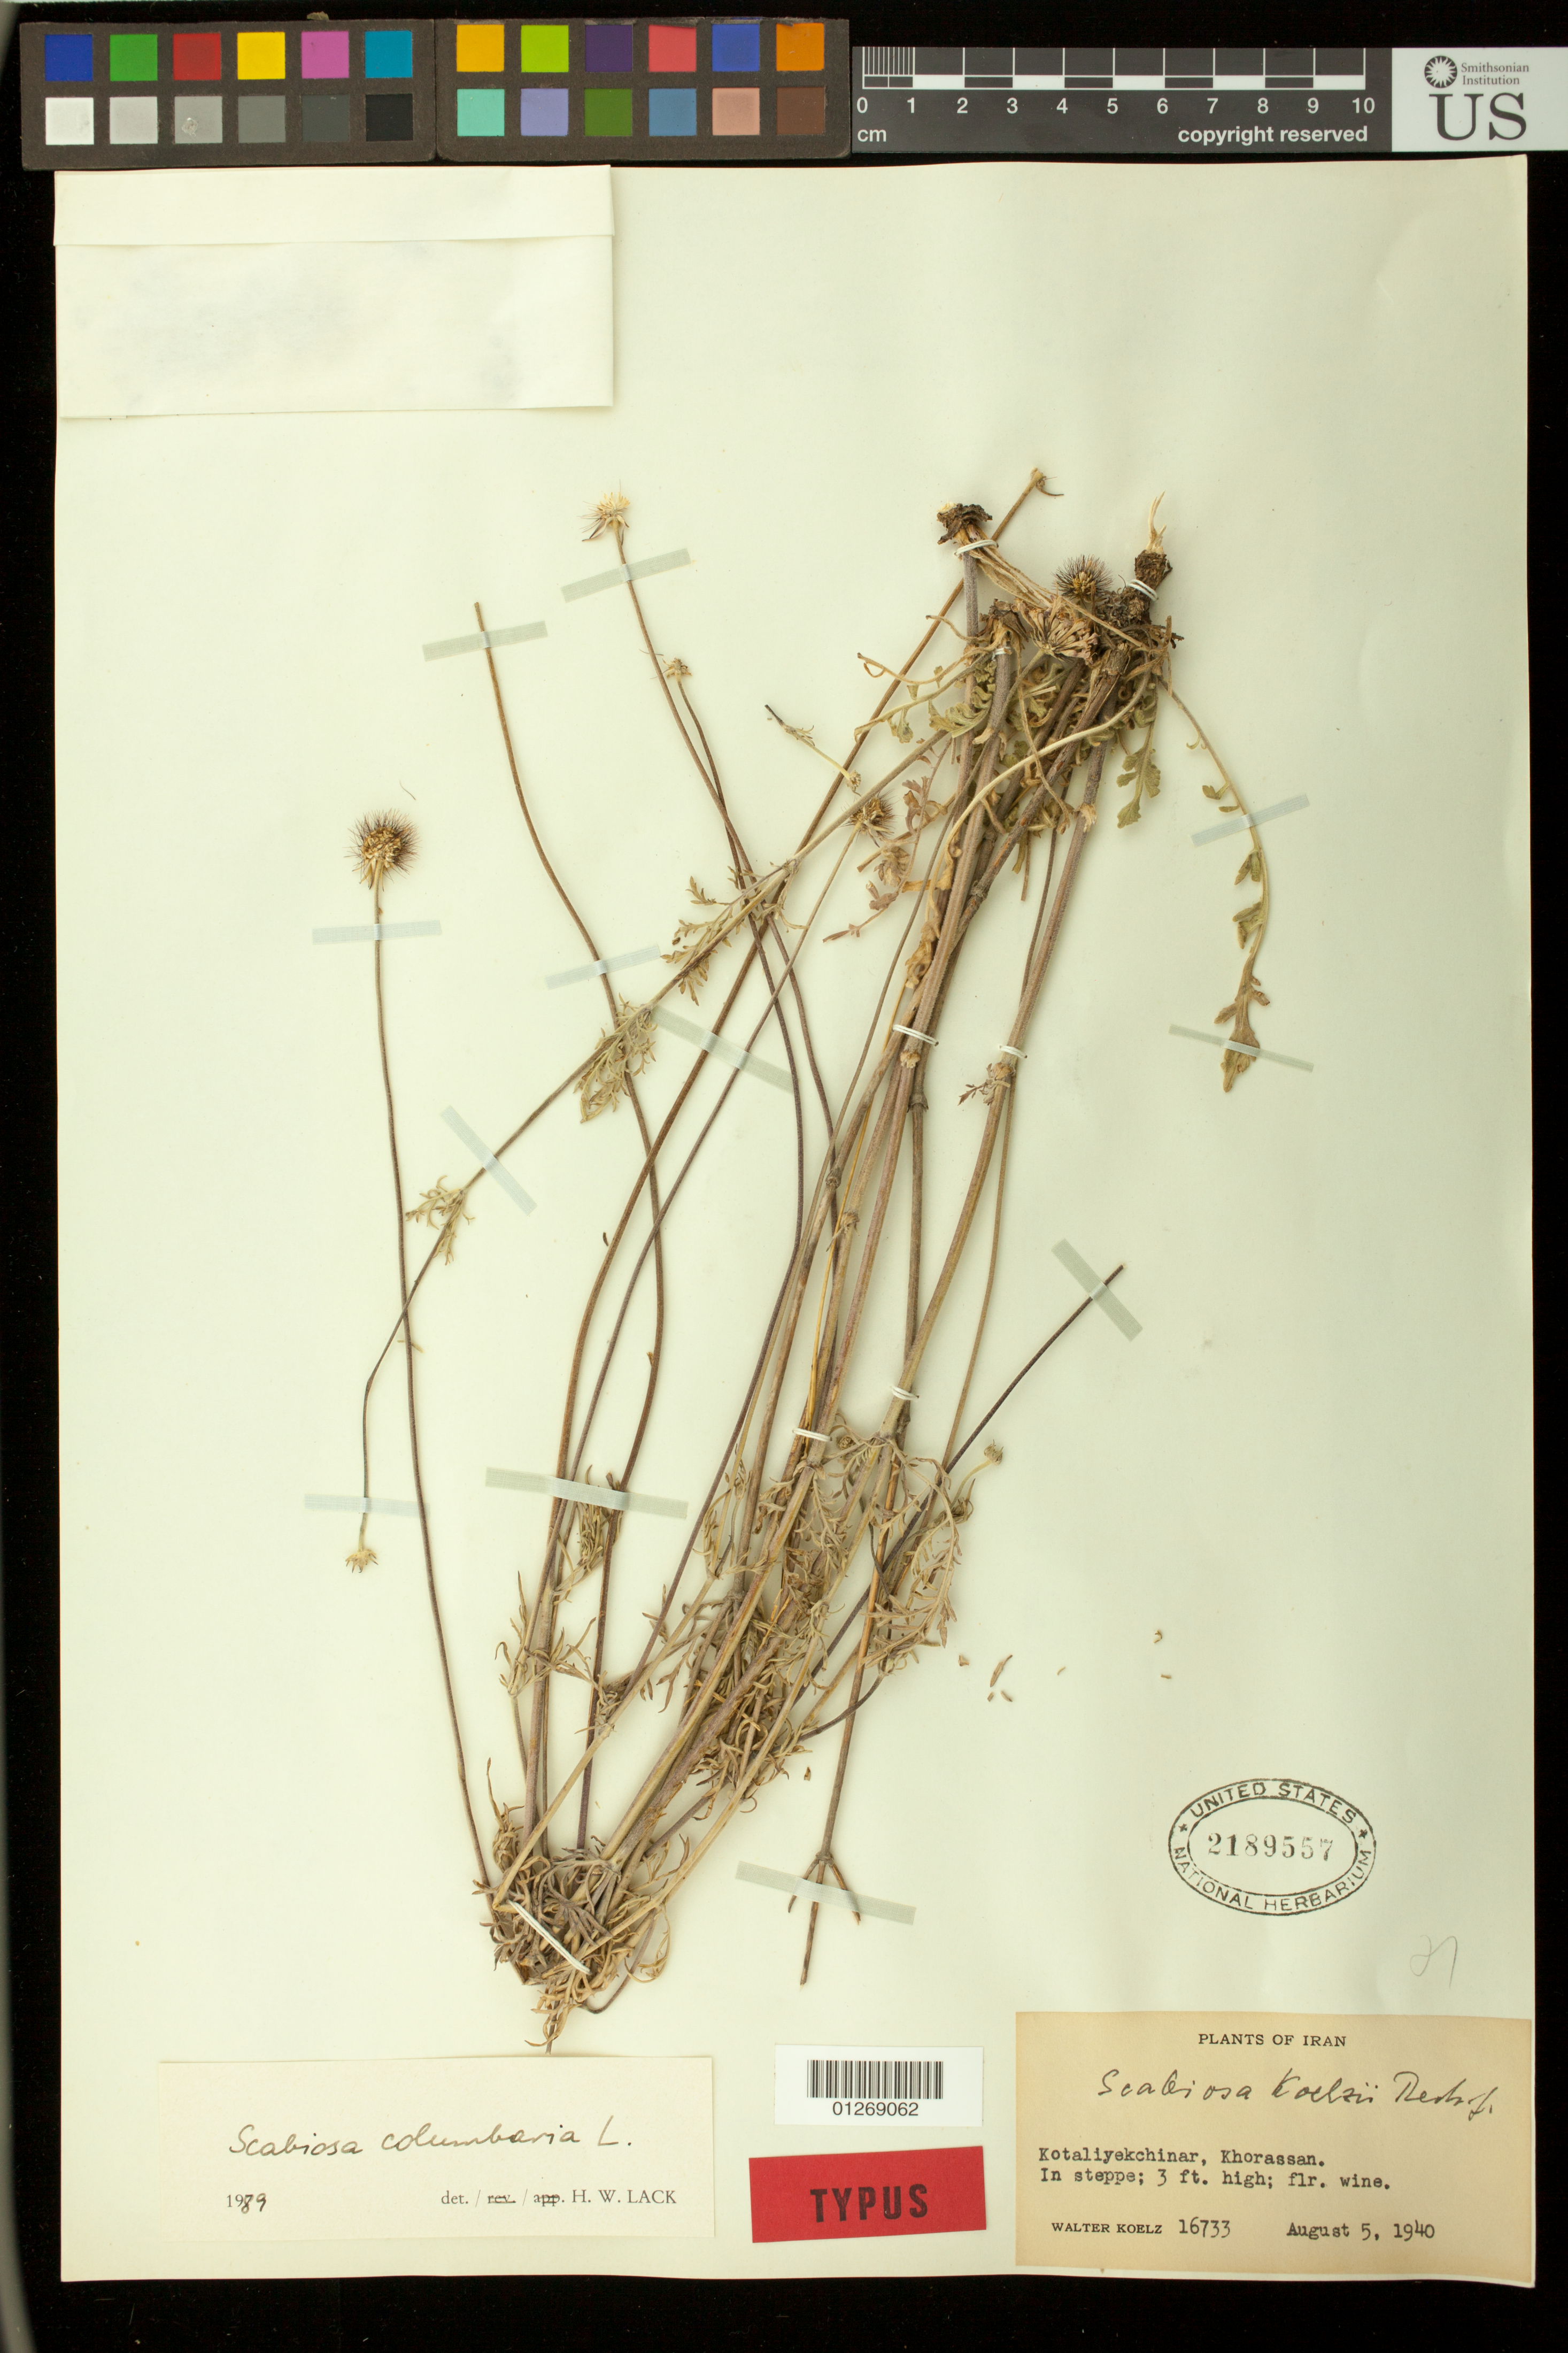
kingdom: Plantae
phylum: Tracheophyta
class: Magnoliopsida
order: Dipsacales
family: Caprifoliaceae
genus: Scabiosa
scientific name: Scabiosa koelzii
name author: Rech. f.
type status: Type Collection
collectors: W. N. Koelz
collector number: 16733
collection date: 1940-08-05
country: Iran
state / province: Khorasan [obsolete]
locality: Kotaliyekchinar, Khorassan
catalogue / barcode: US 2189557